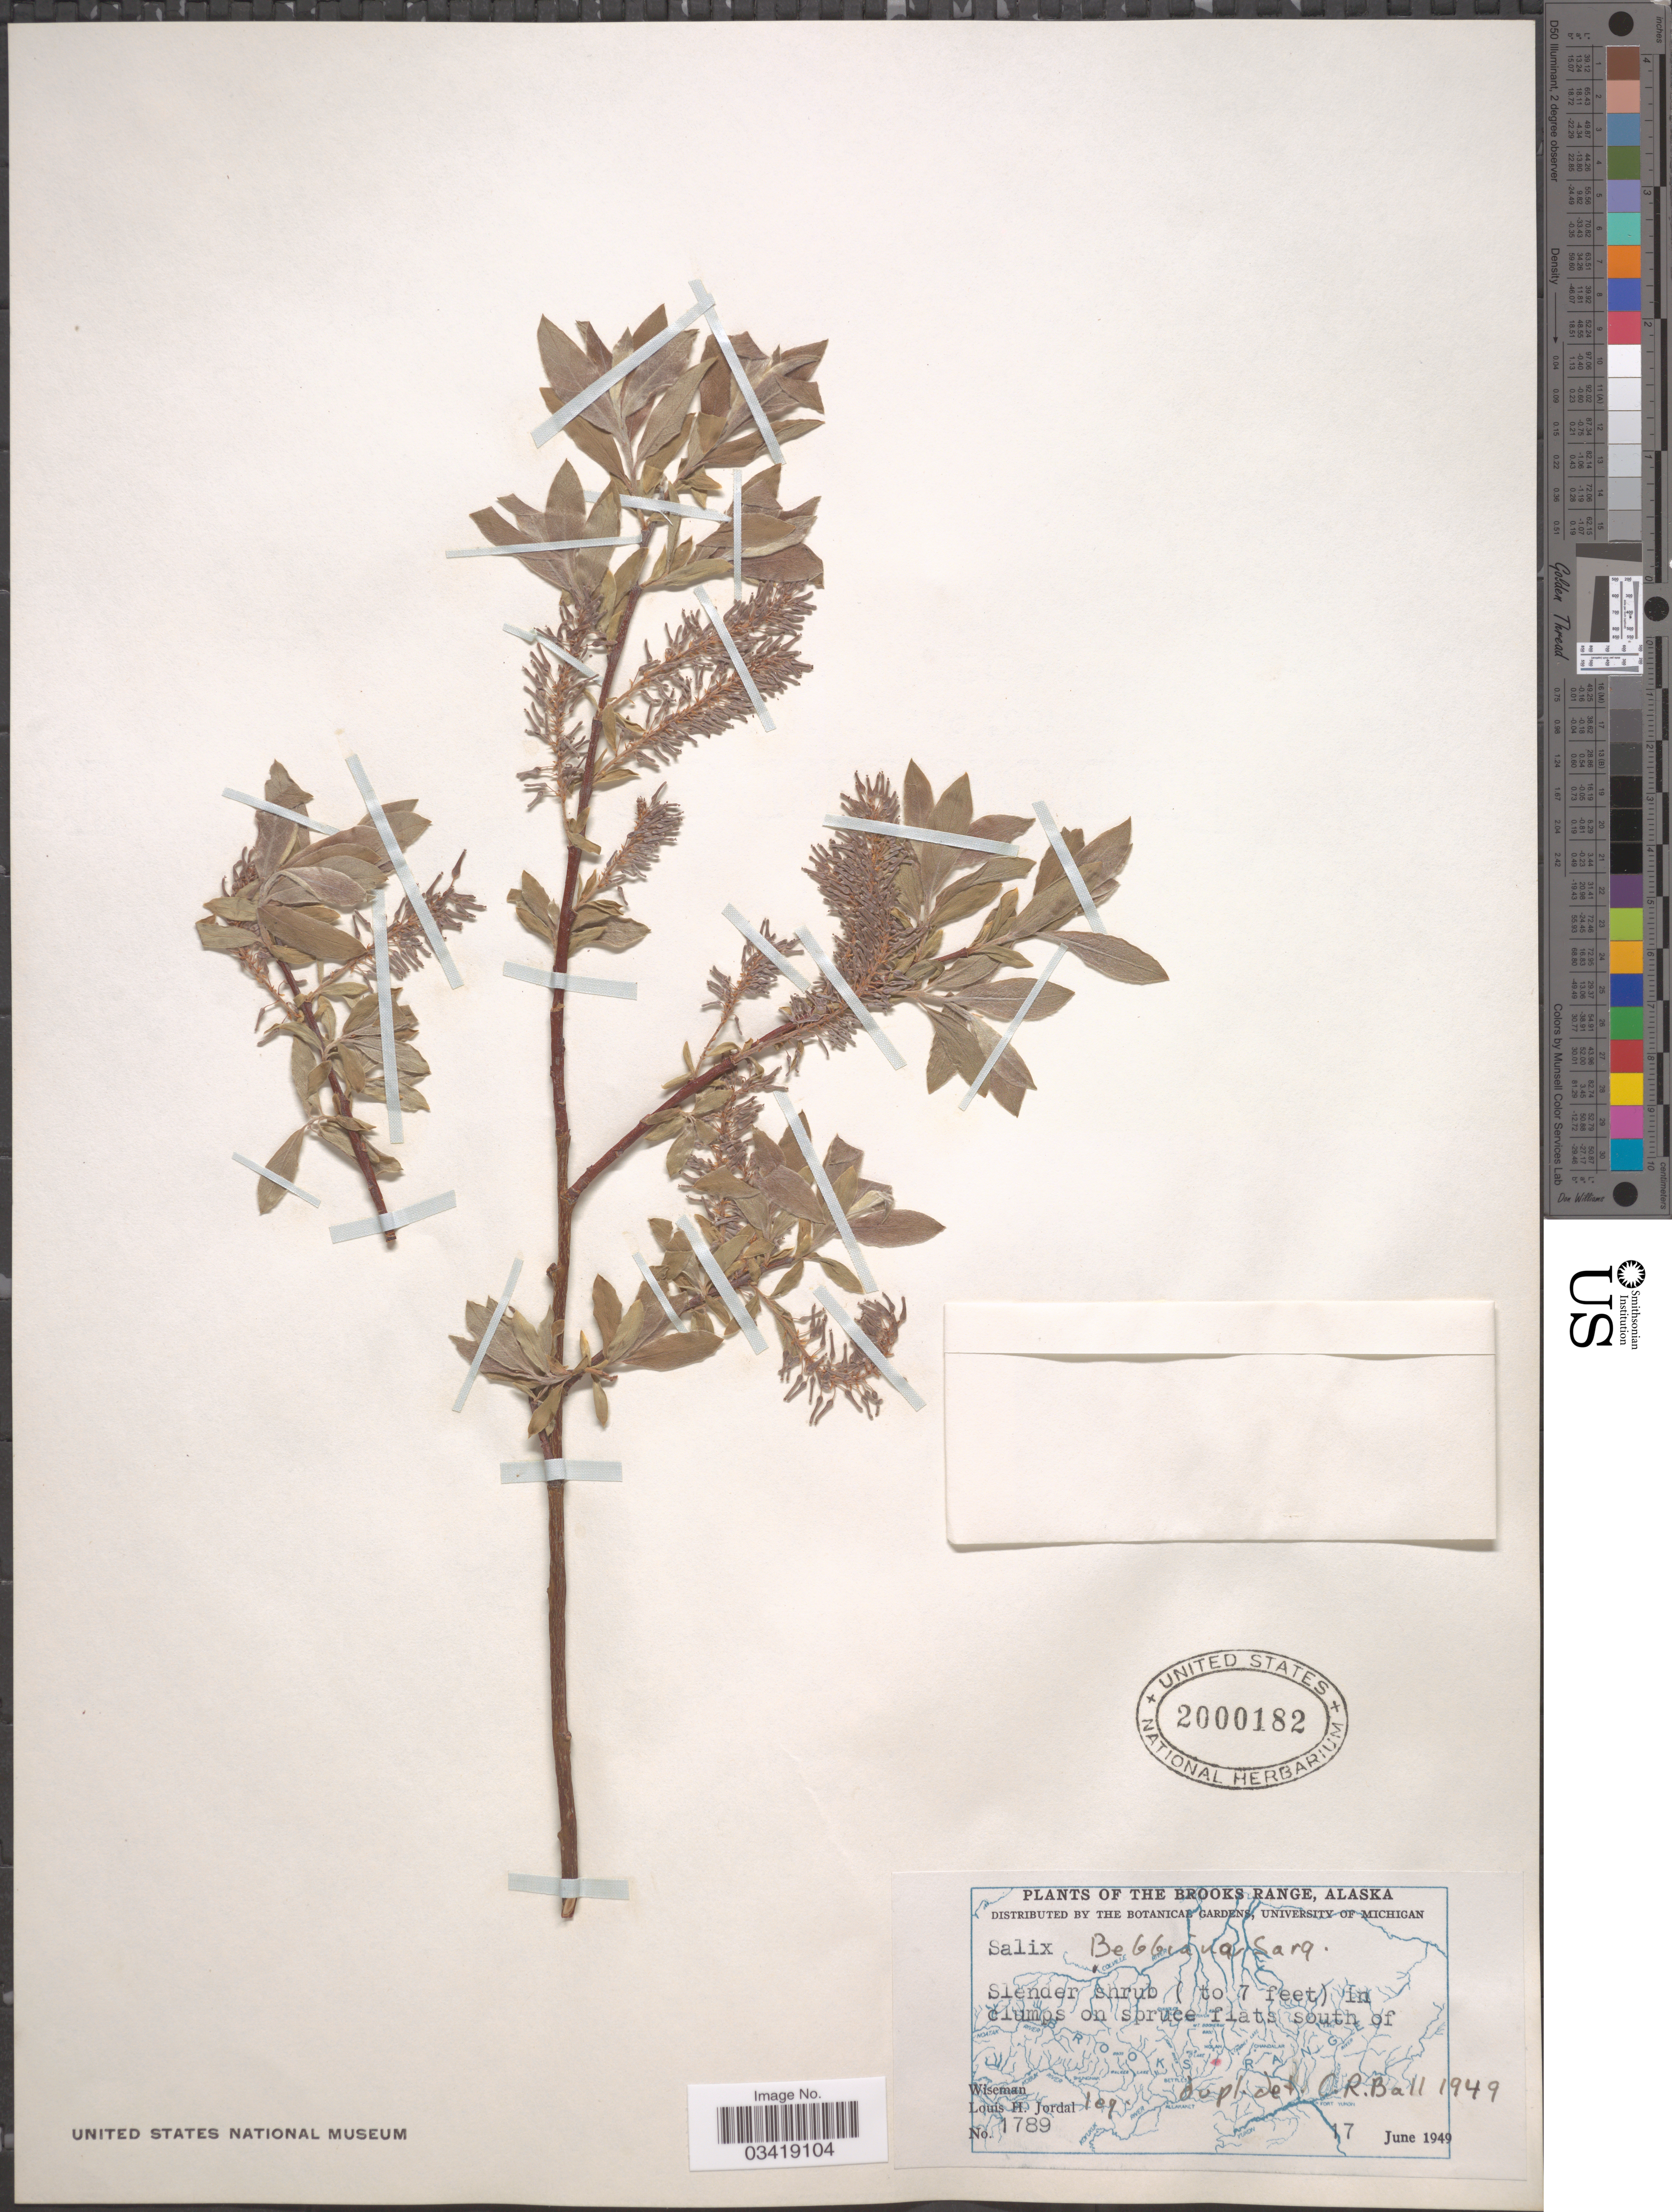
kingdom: Plantae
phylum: Tracheophyta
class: Magnoliopsida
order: Malpighiales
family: Salicaceae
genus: Salix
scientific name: Salix bebbiana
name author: Sarg.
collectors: L. Jordal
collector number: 1789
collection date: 1949-06-17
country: United States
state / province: Alaska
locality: The Brooks Range. In clumps on spruce flats south of Wiseman.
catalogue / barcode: US 2000182